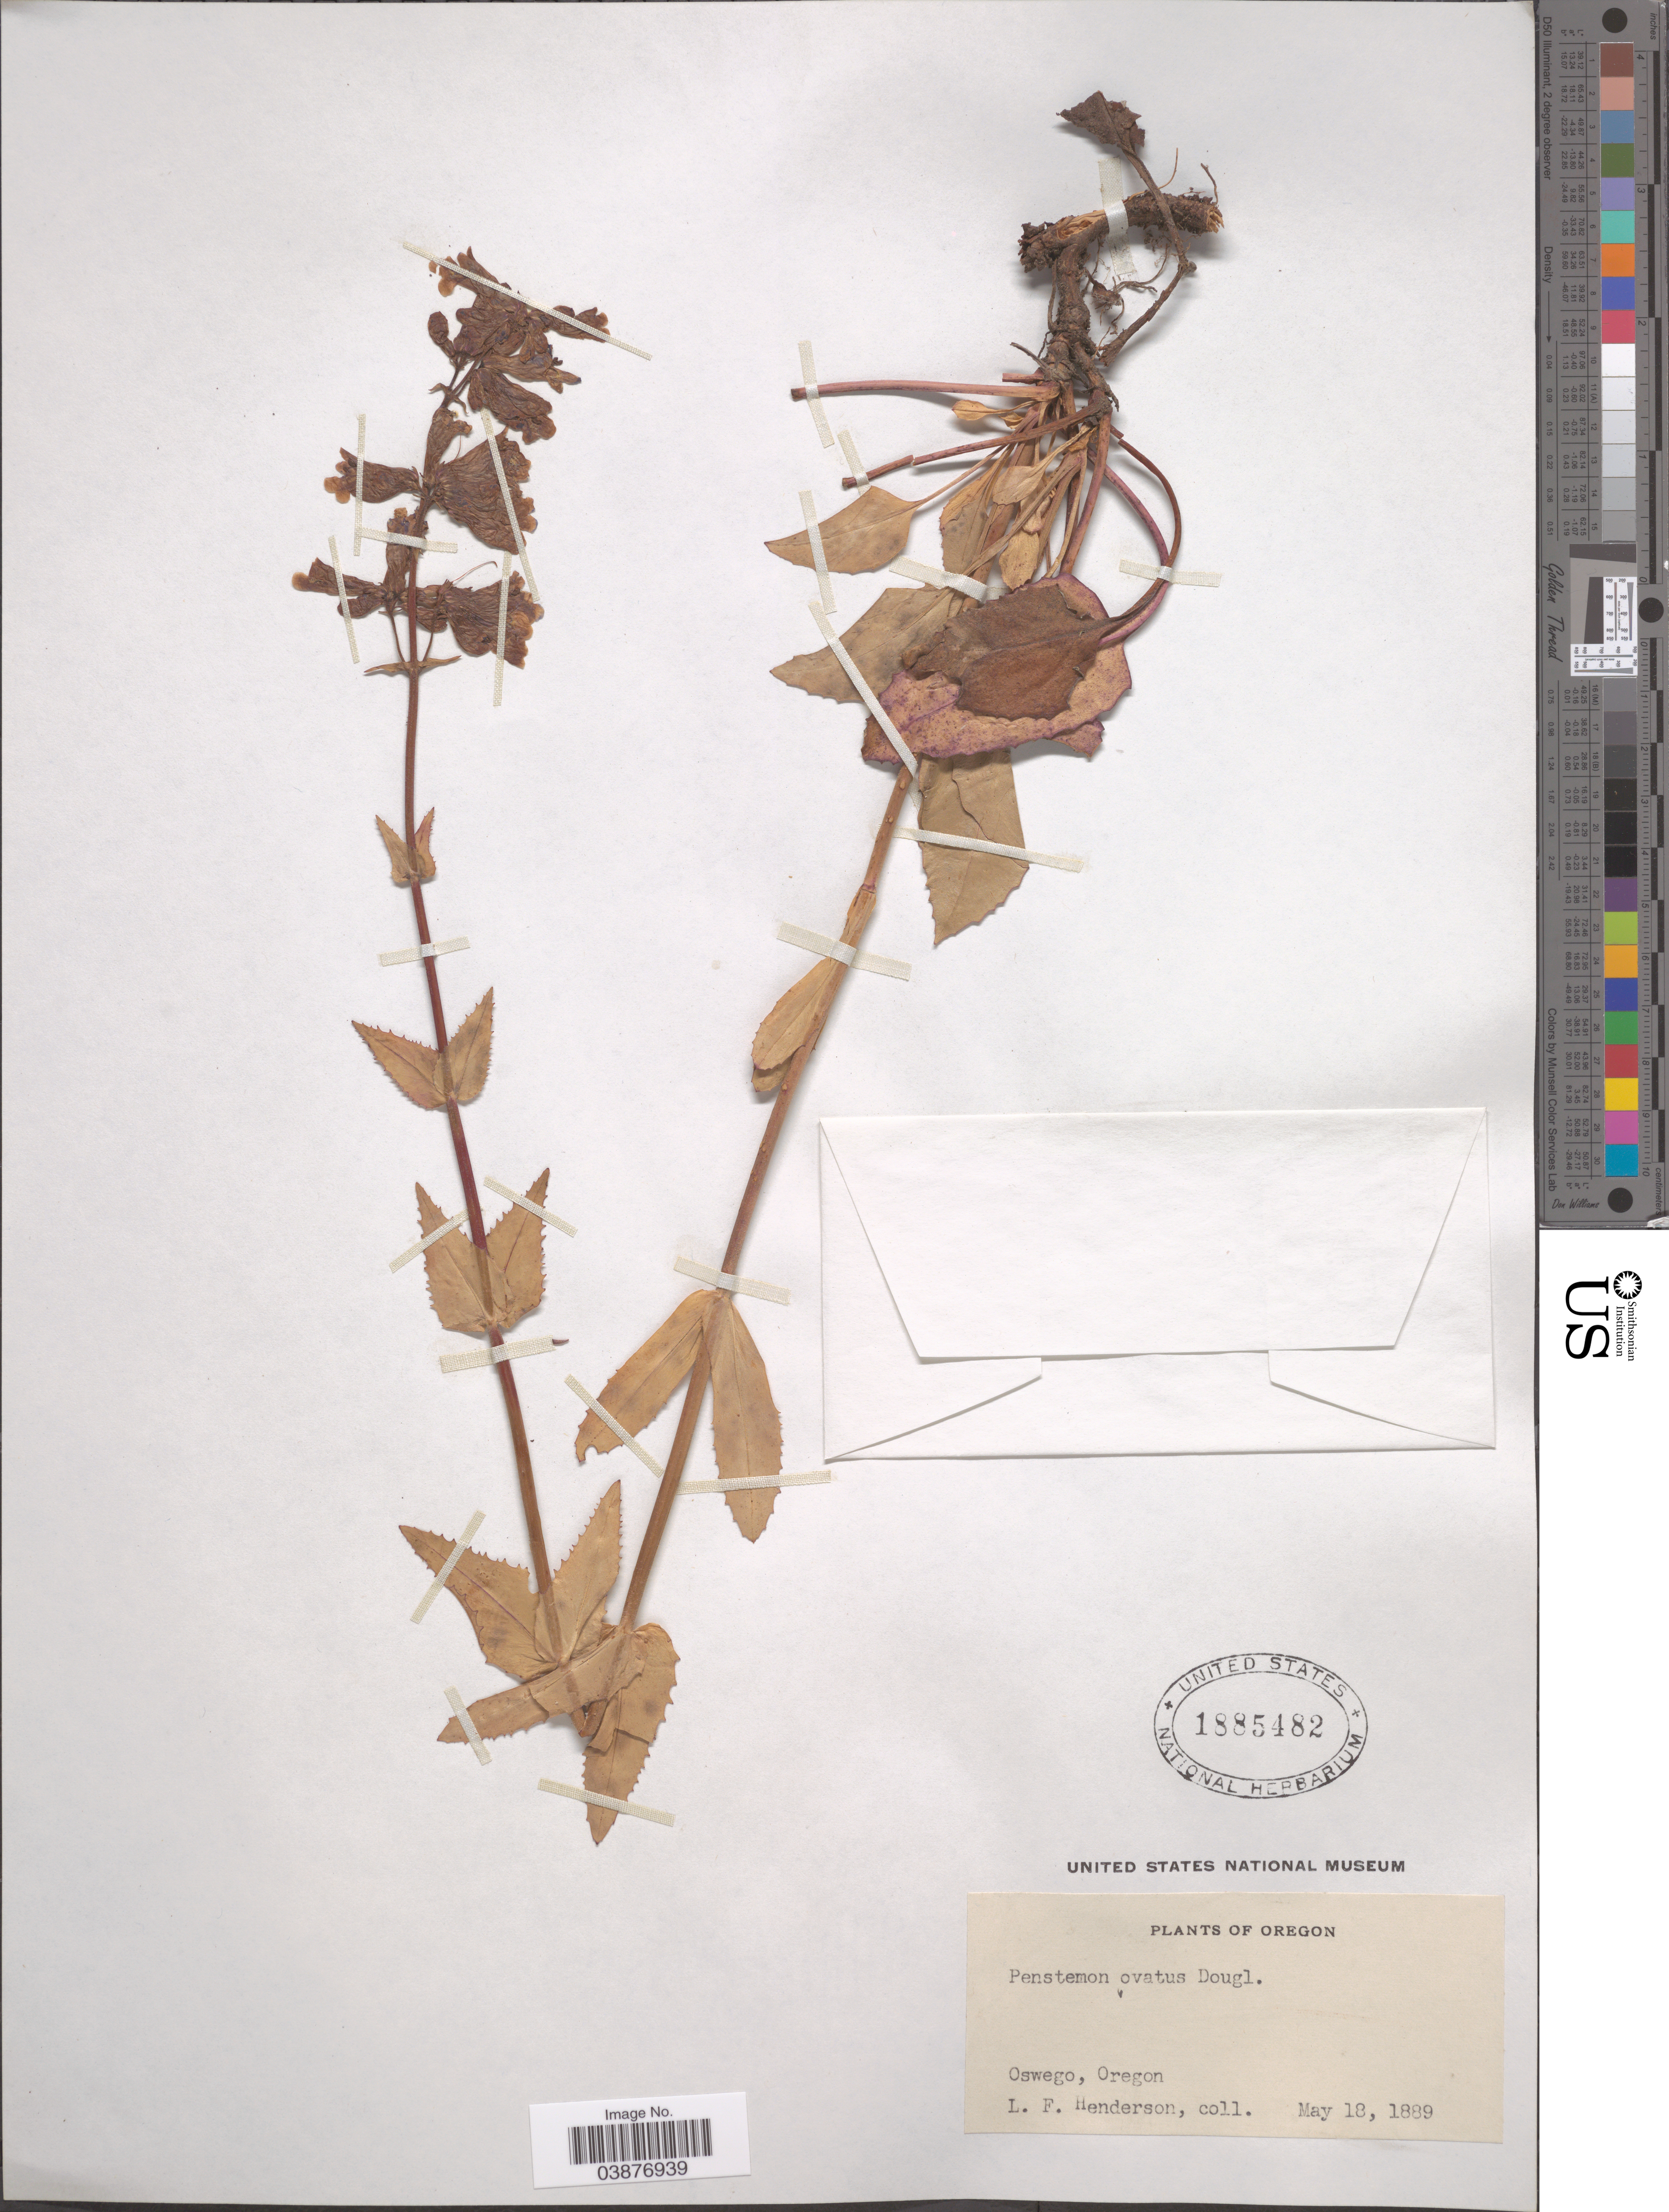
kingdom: Plantae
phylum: Tracheophyta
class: Magnoliopsida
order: Lamiales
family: Plantaginaceae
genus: Penstemon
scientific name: Penstemon ovatus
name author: Douglas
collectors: L. Henderson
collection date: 1889-05-18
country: United States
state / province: Oregon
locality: Oswego.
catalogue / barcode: US 1885482